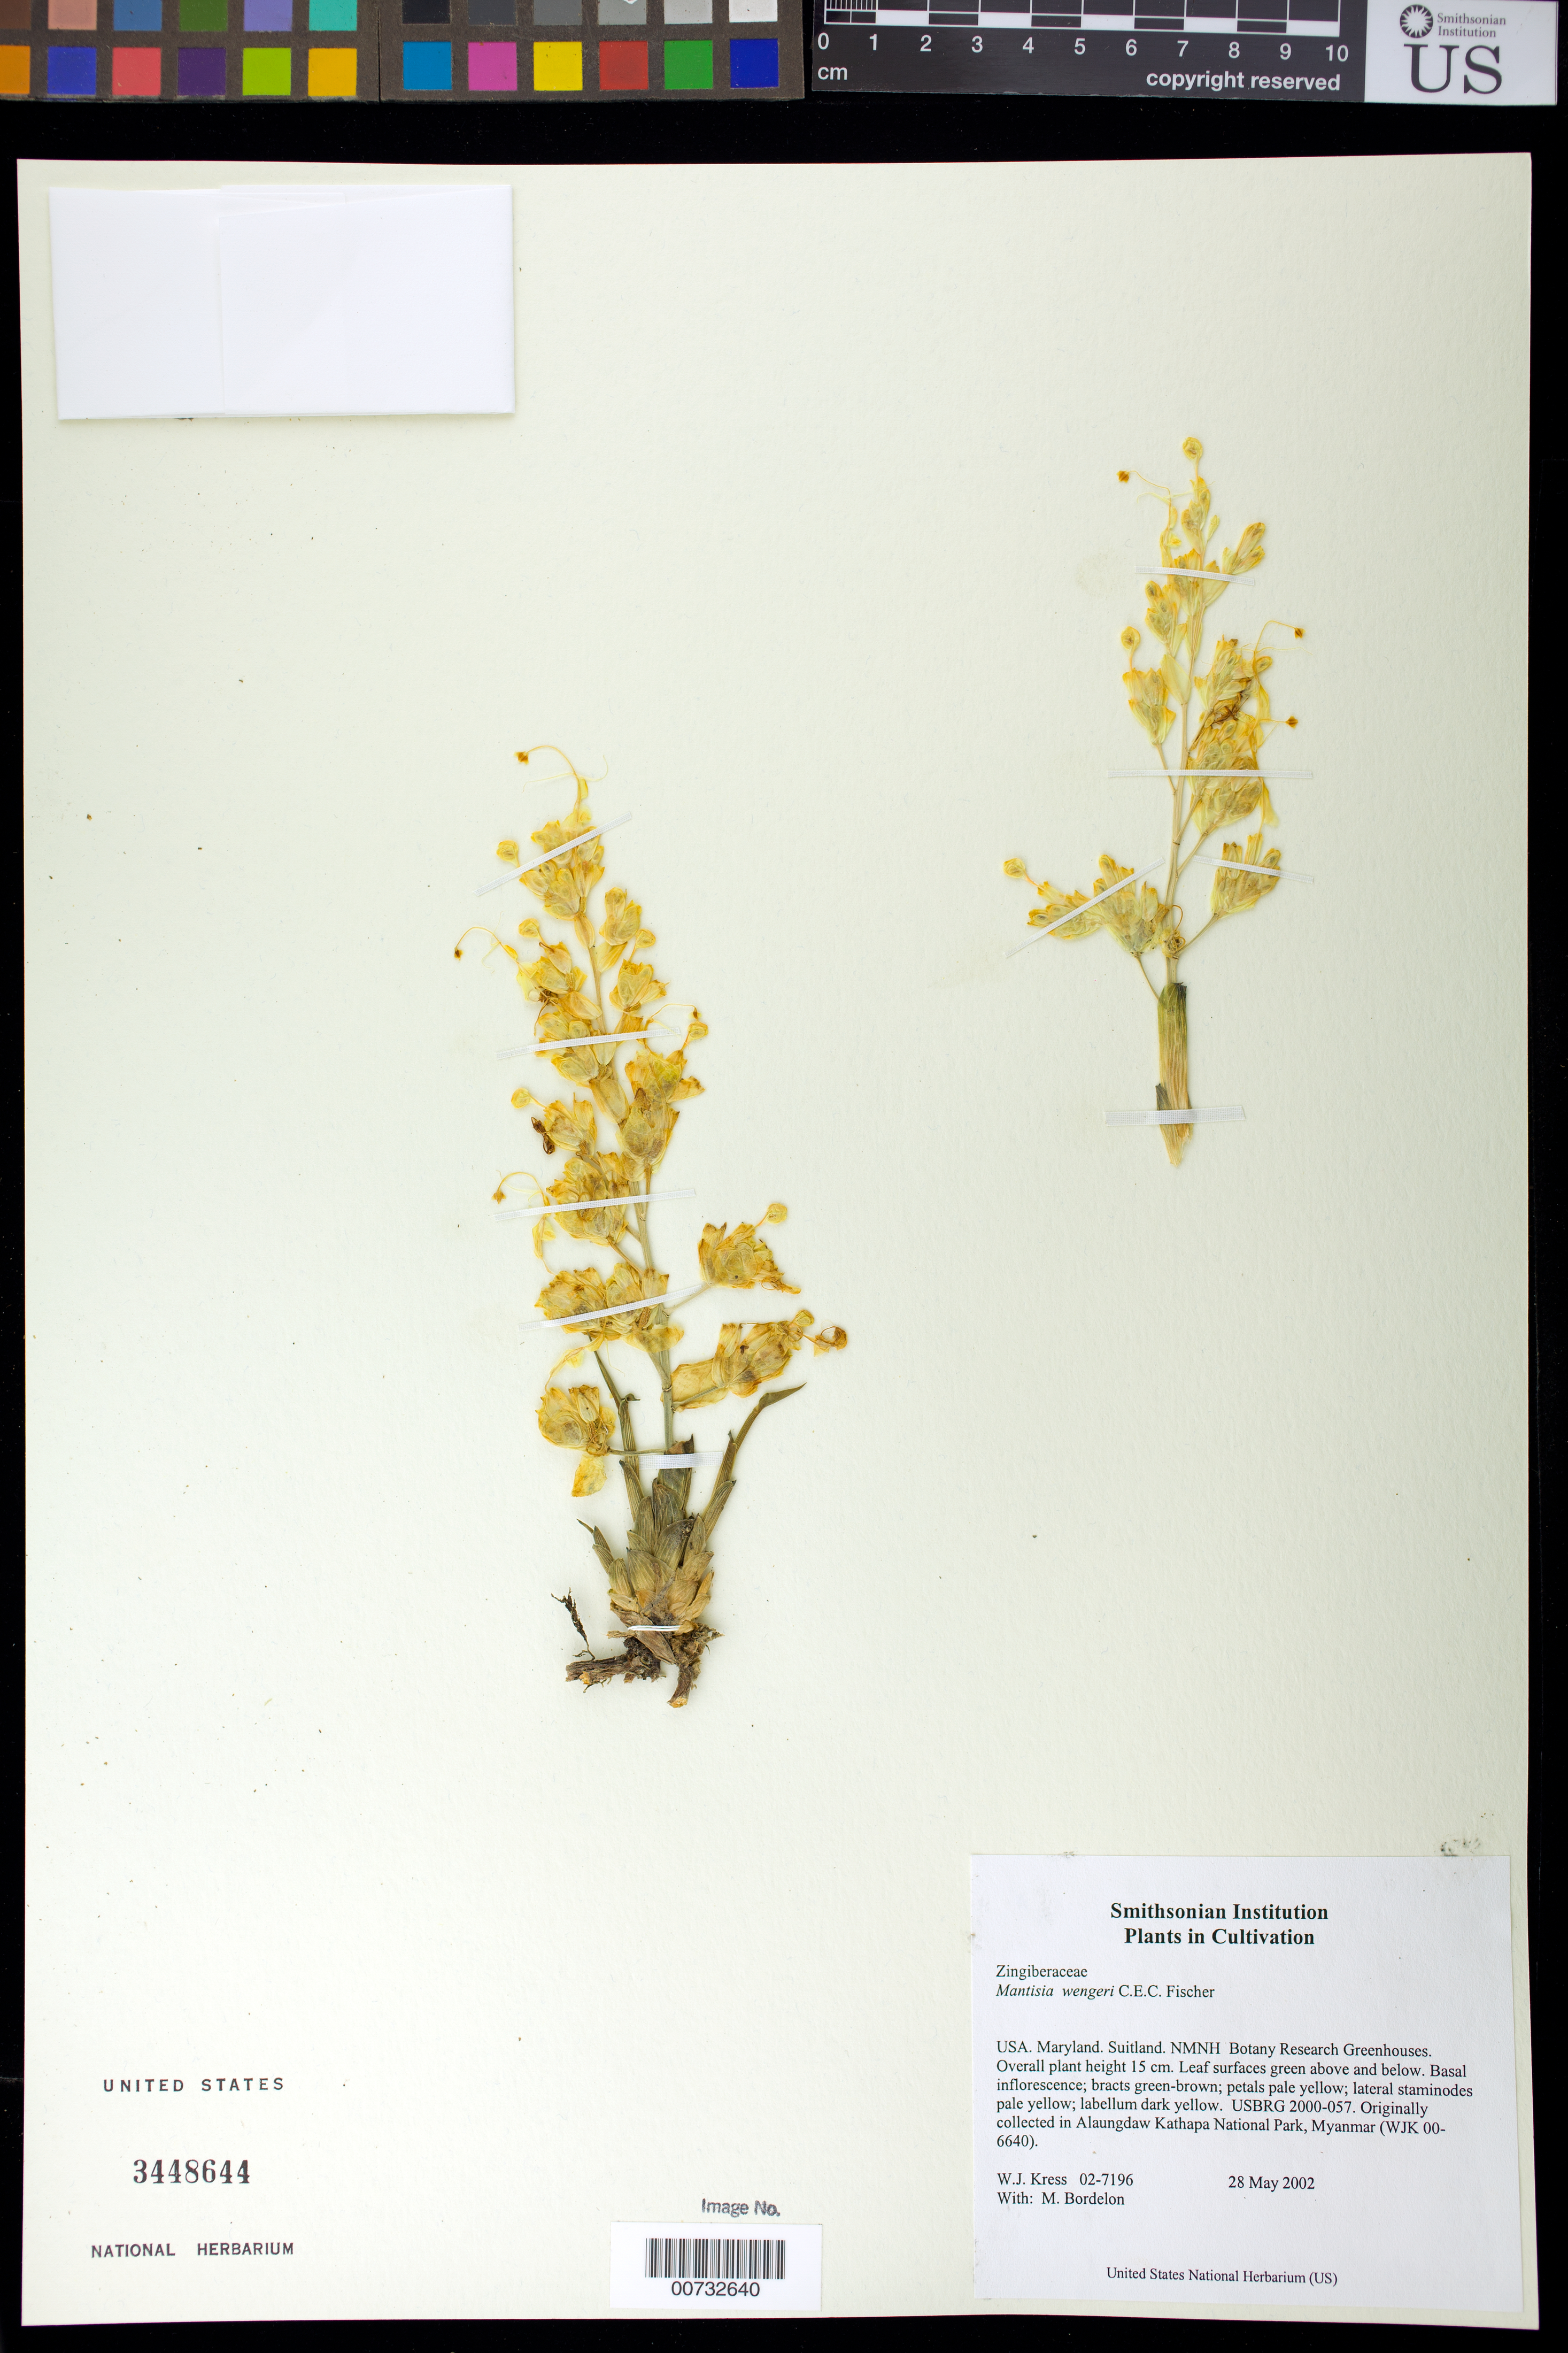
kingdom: Plantae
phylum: Tracheophyta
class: Liliopsida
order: Zingiberales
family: Zingiberaceae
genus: Globba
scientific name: Globba wengeri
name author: (C.E.C. Fisch.) K.J. Williams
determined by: Strong, M. T., (US), Smithsonian Institution - National Museum of Natural History (UNITED STATES)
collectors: W. J. Kress & M. Bordelon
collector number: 02-7196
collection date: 2002-05-28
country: United States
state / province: Maryland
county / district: Prince George's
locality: NMNH Botany Research Greenhouses. Suitland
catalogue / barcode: US 3448644